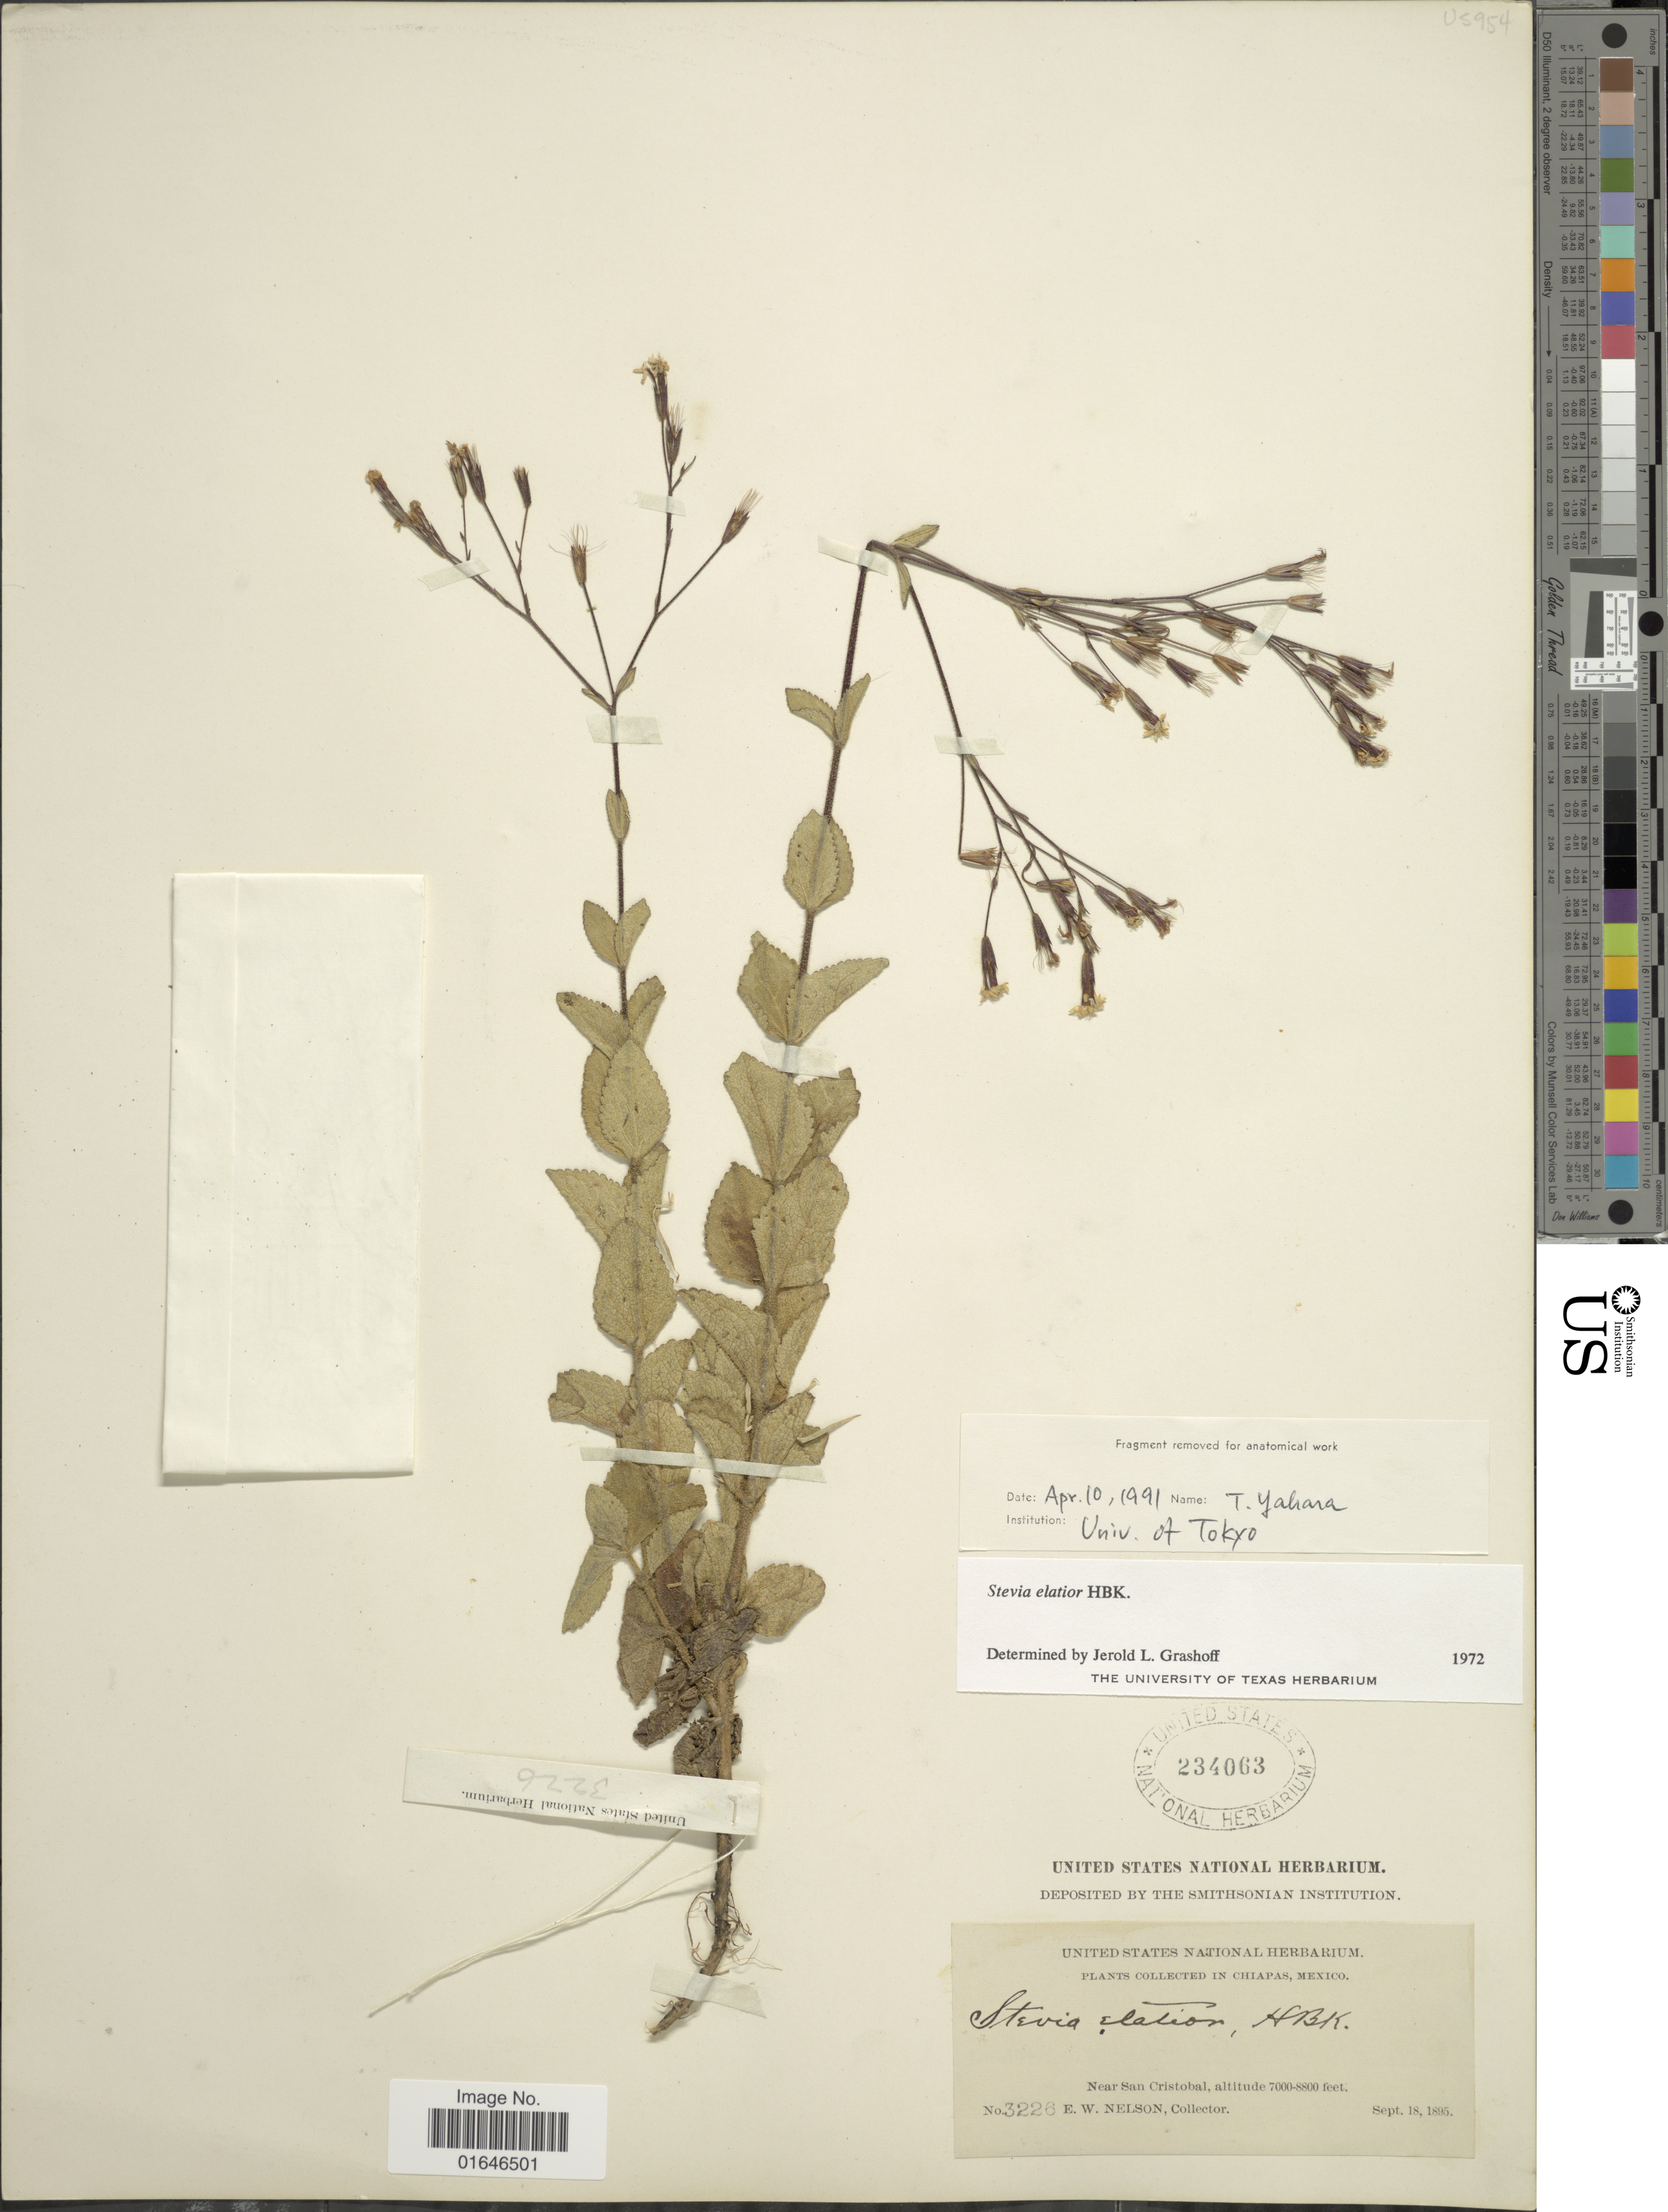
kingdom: Plantae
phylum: Tracheophyta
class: Magnoliopsida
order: Asterales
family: Asteraceae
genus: Stevia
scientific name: Stevia elatior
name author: Kunth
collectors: E. W. Nelson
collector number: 3226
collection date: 1895-08-18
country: Mexico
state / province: Chiapas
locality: Chiapas, Mexico, Near San Cristobal.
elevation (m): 2134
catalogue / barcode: US 234063